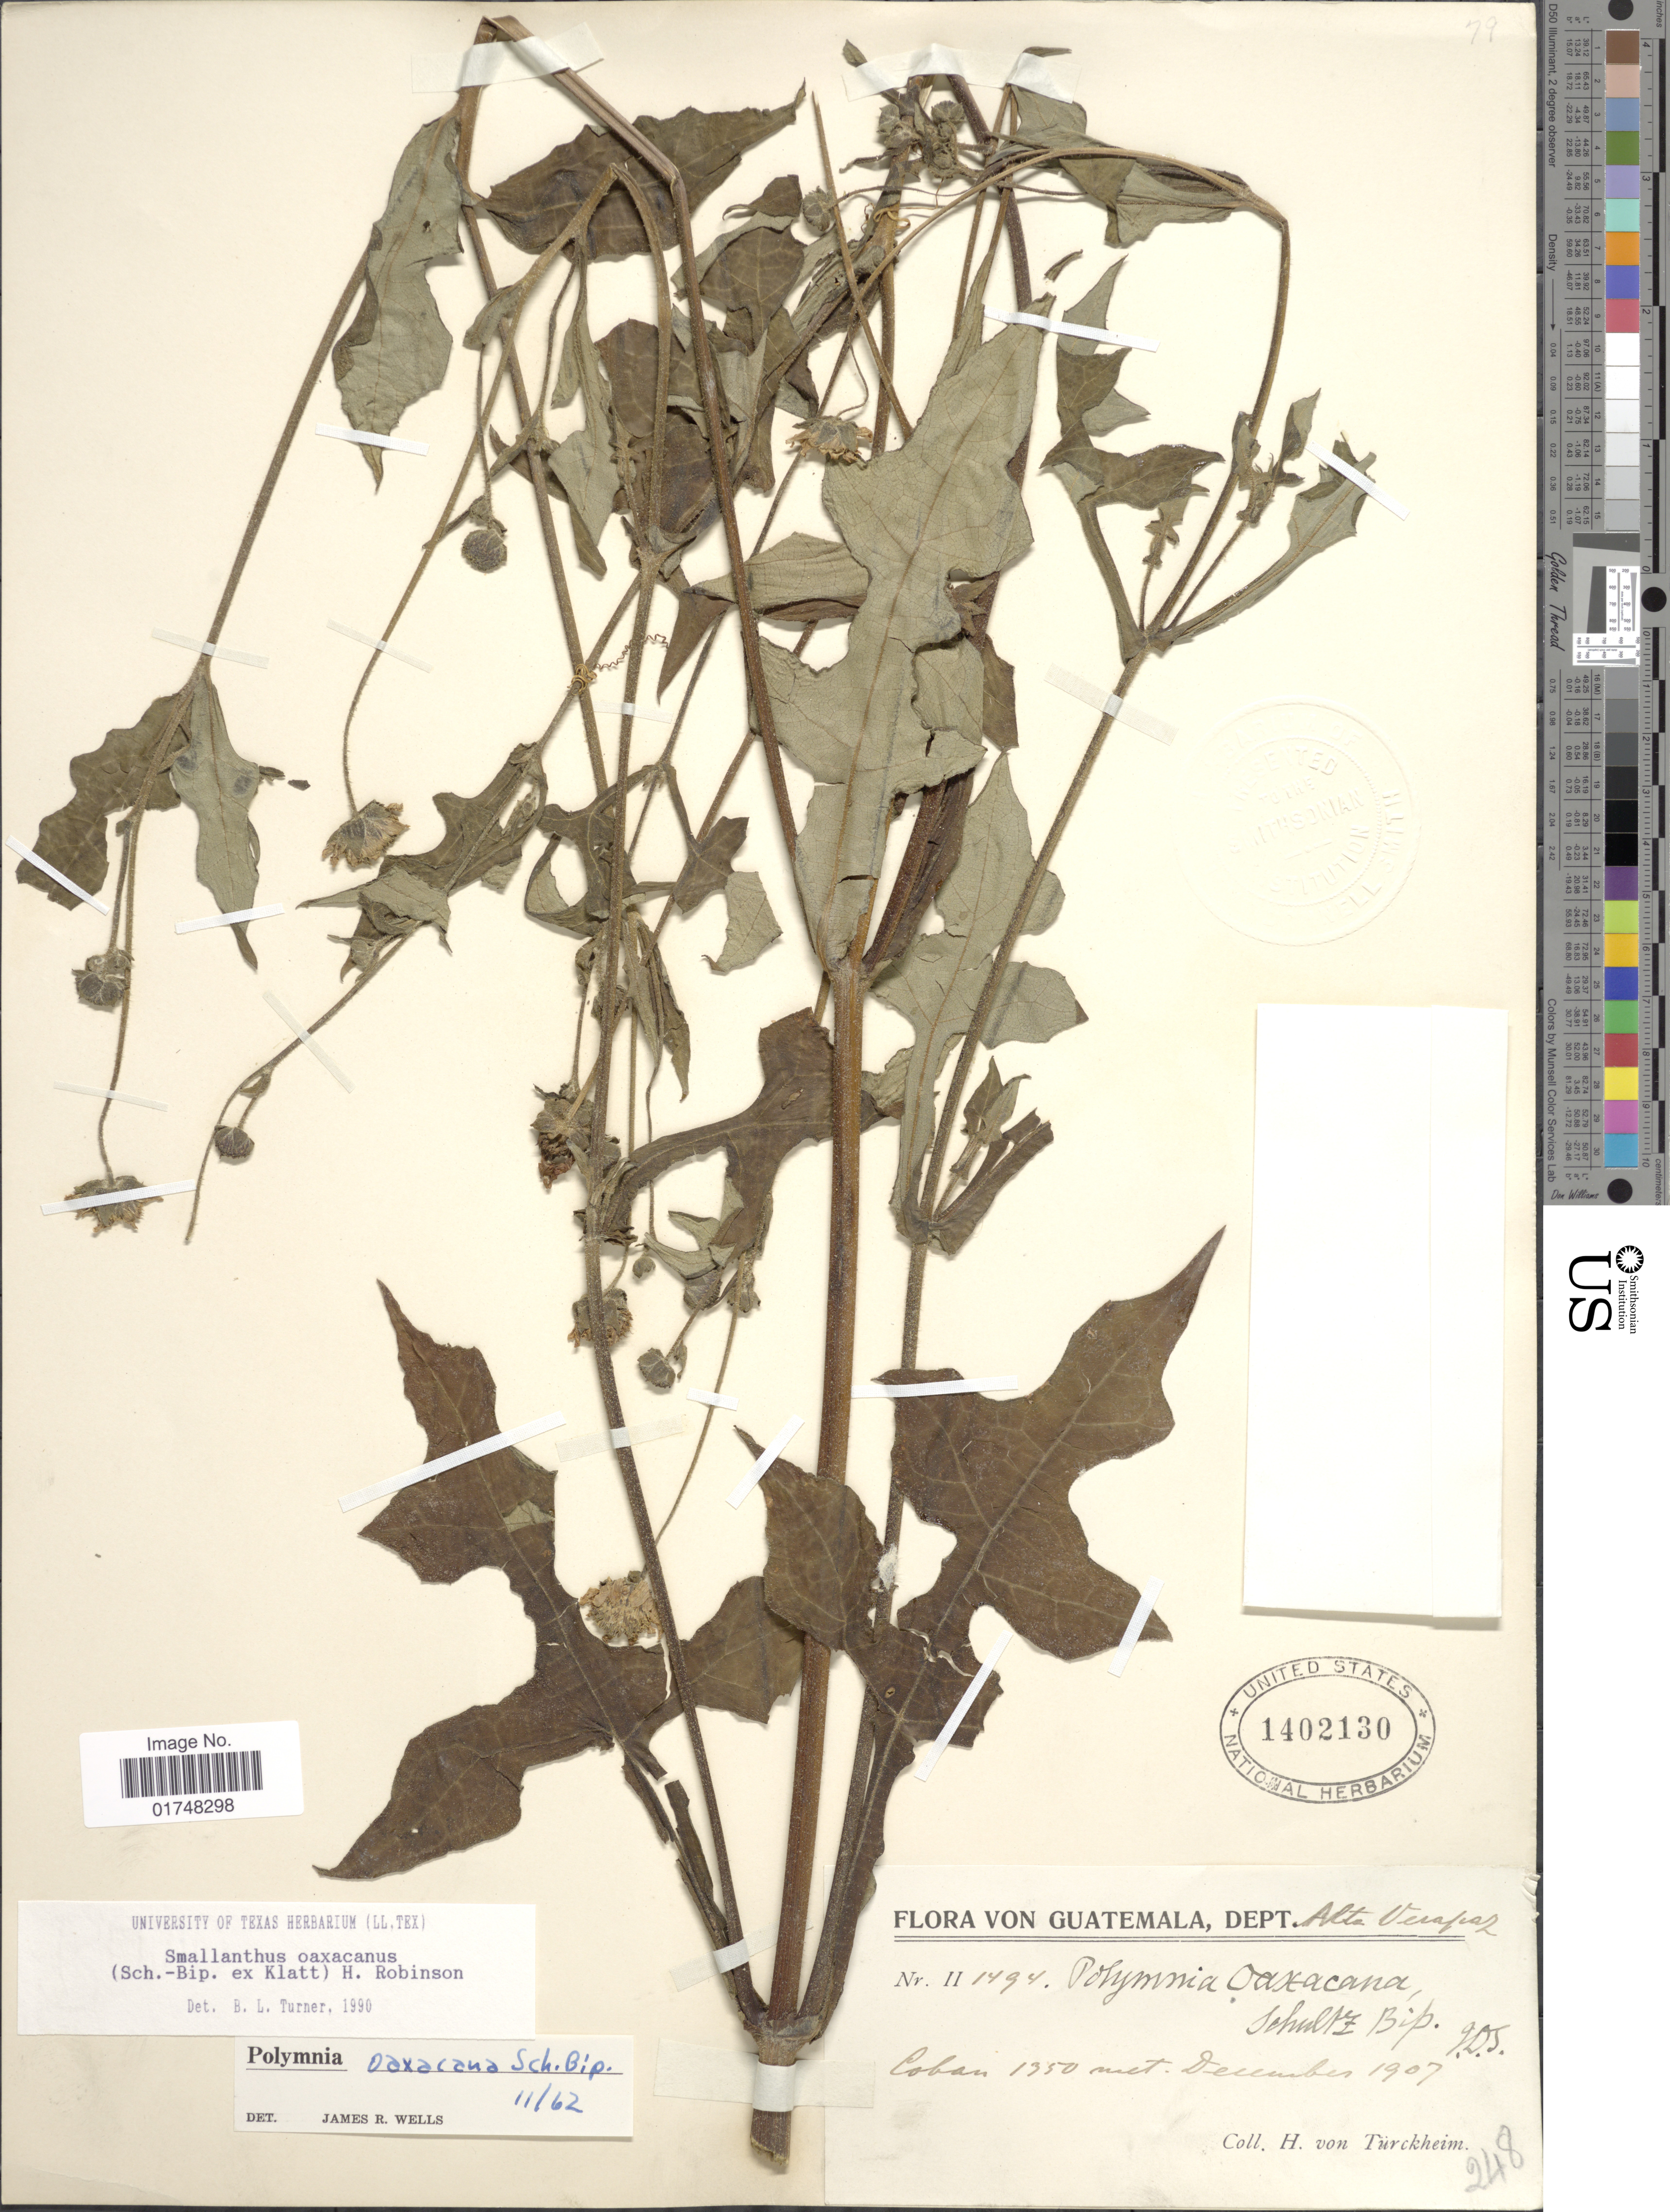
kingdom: Plantae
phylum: Tracheophyta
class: Magnoliopsida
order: Asterales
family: Asteraceae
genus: Smallanthus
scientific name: Smallanthus oaxacanus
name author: (Sch. Bip. ex Klatt) H. Rob.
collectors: H. von Türckheim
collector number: II1494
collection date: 1907-12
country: Guatemala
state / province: Alta Verapaz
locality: Coban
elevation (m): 1350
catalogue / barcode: US 1402130